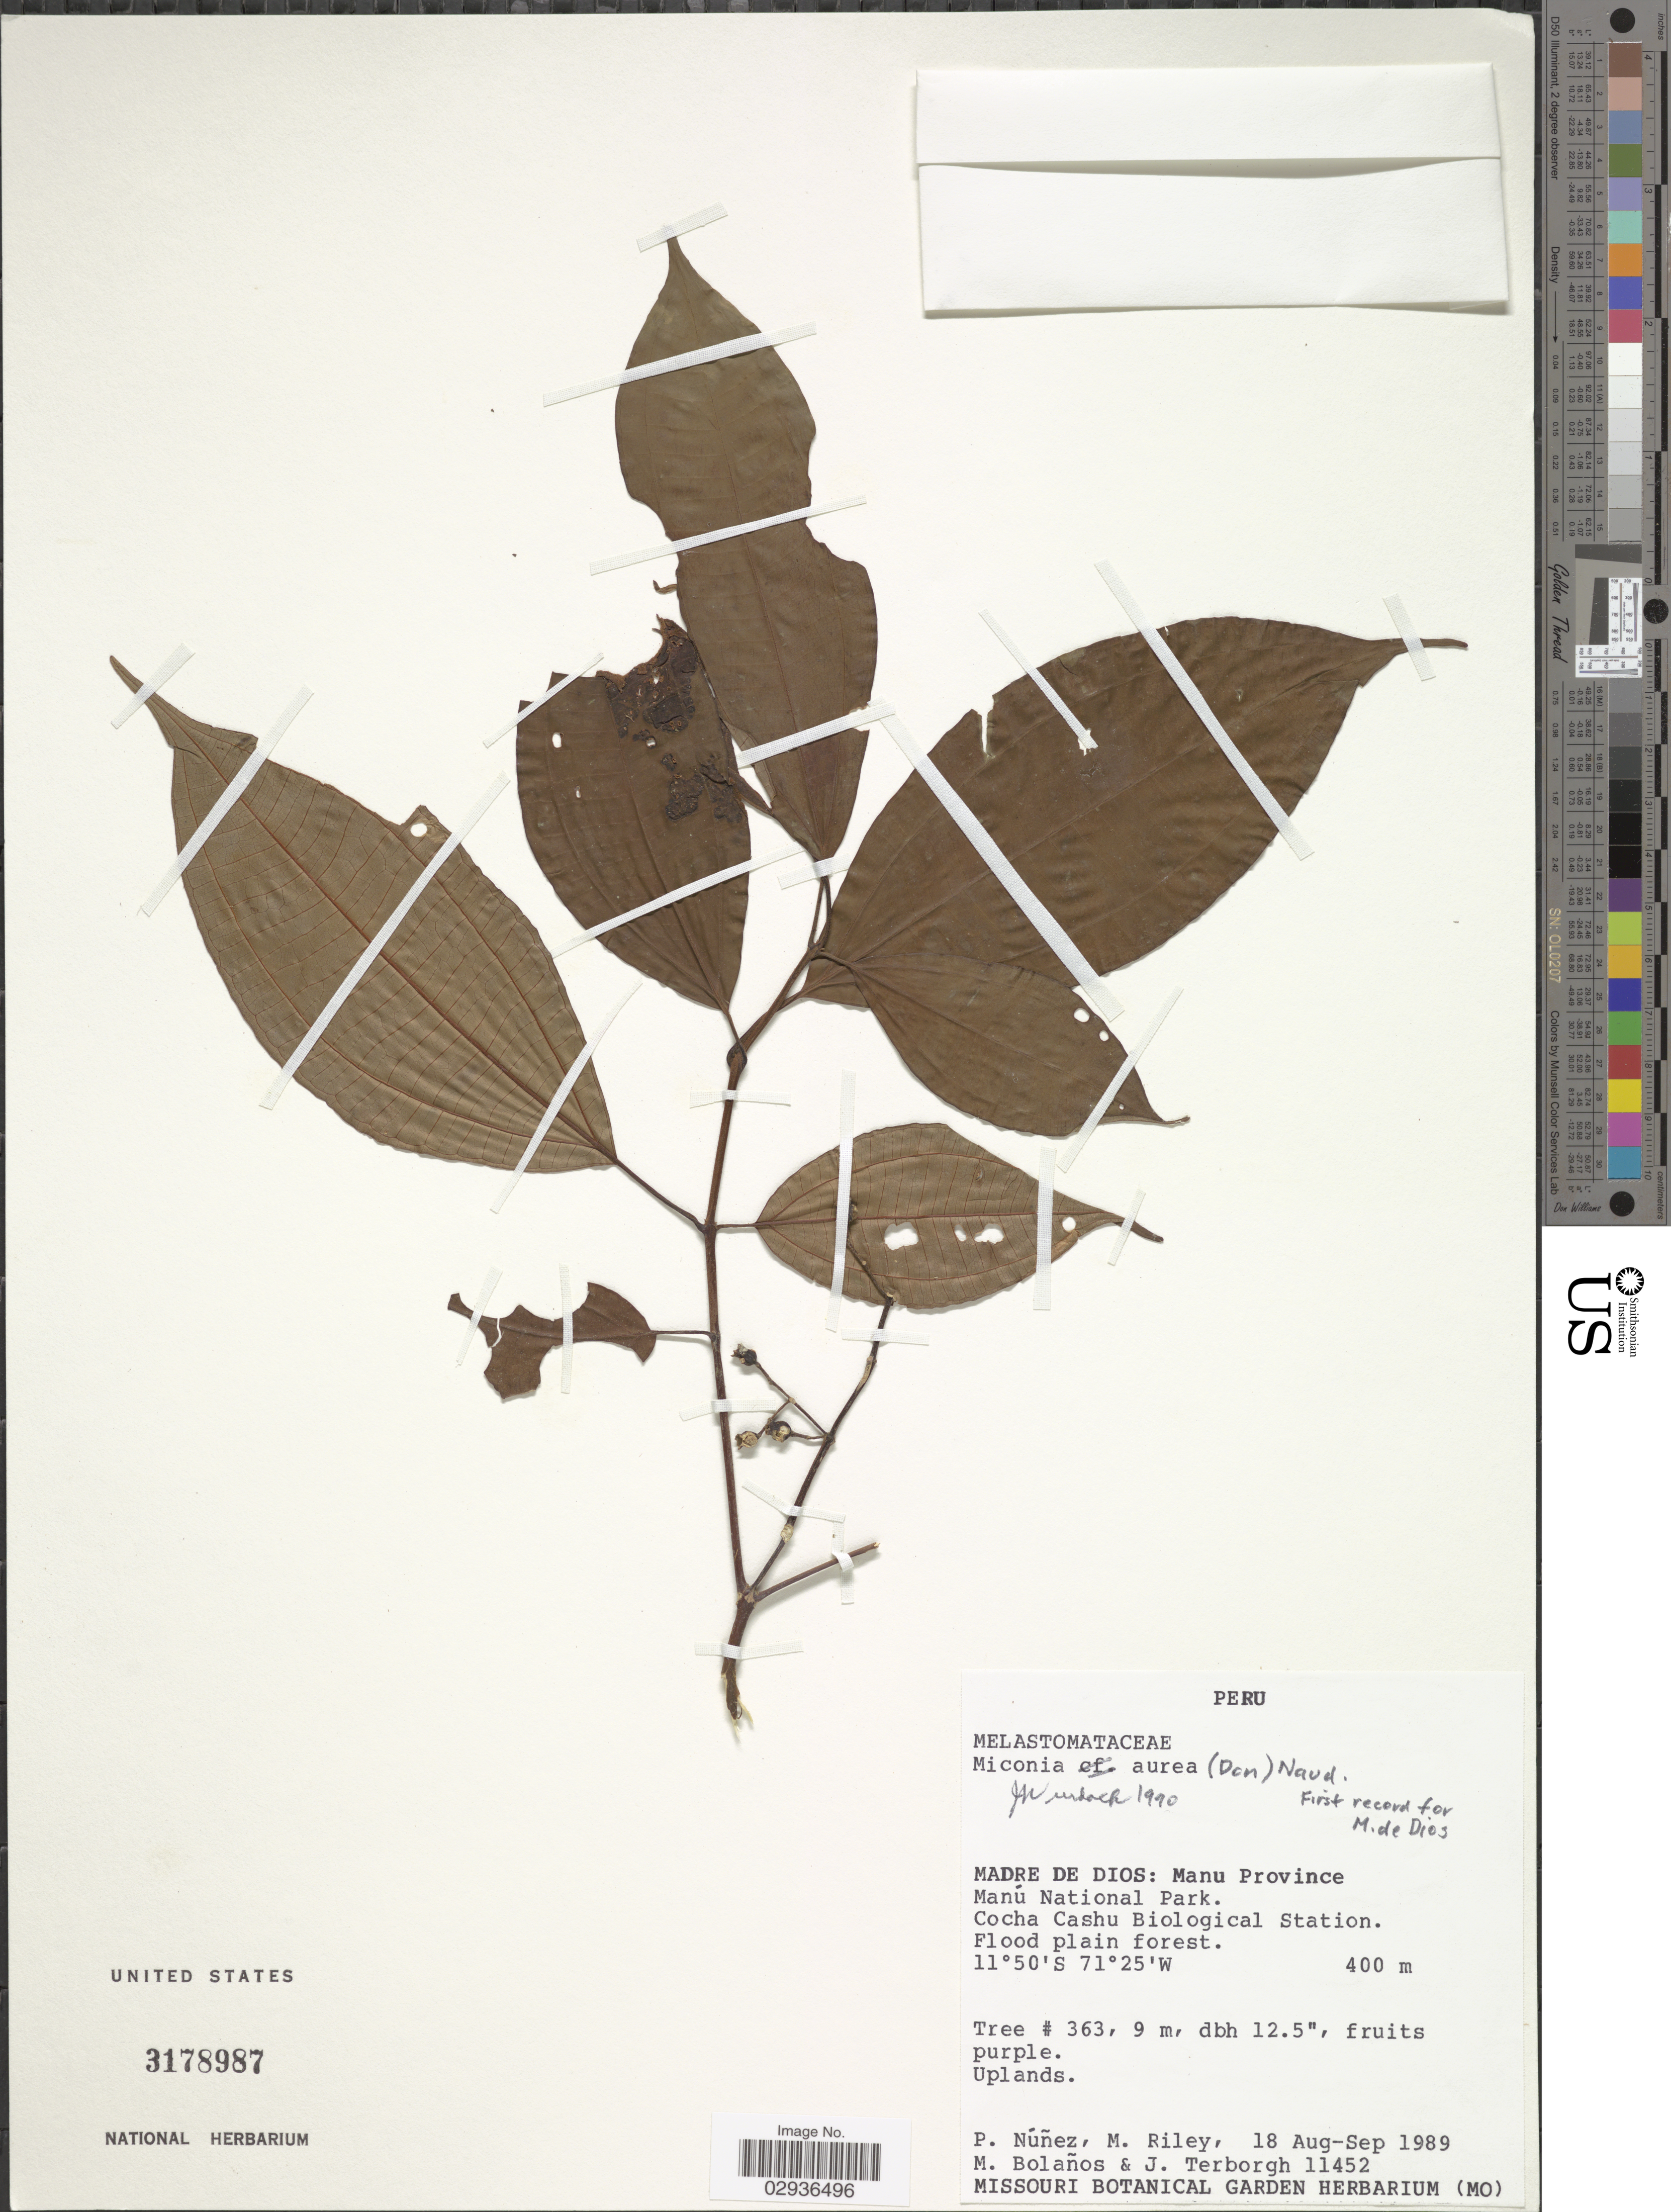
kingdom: Plantae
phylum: Tracheophyta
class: Magnoliopsida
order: Myrtales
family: Melastomataceae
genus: Miconia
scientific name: Miconia aurea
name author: (D. Don) Naudin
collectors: P. Nuñez V., M. Riley, M. Bolaños & J. Terborgh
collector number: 11452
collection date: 1989-08-18/1989-09-18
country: Peru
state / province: Madre de Dios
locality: Manu Province, Manú National Park. Cocha Cashu Biological Station.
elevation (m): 400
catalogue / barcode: US 3178987